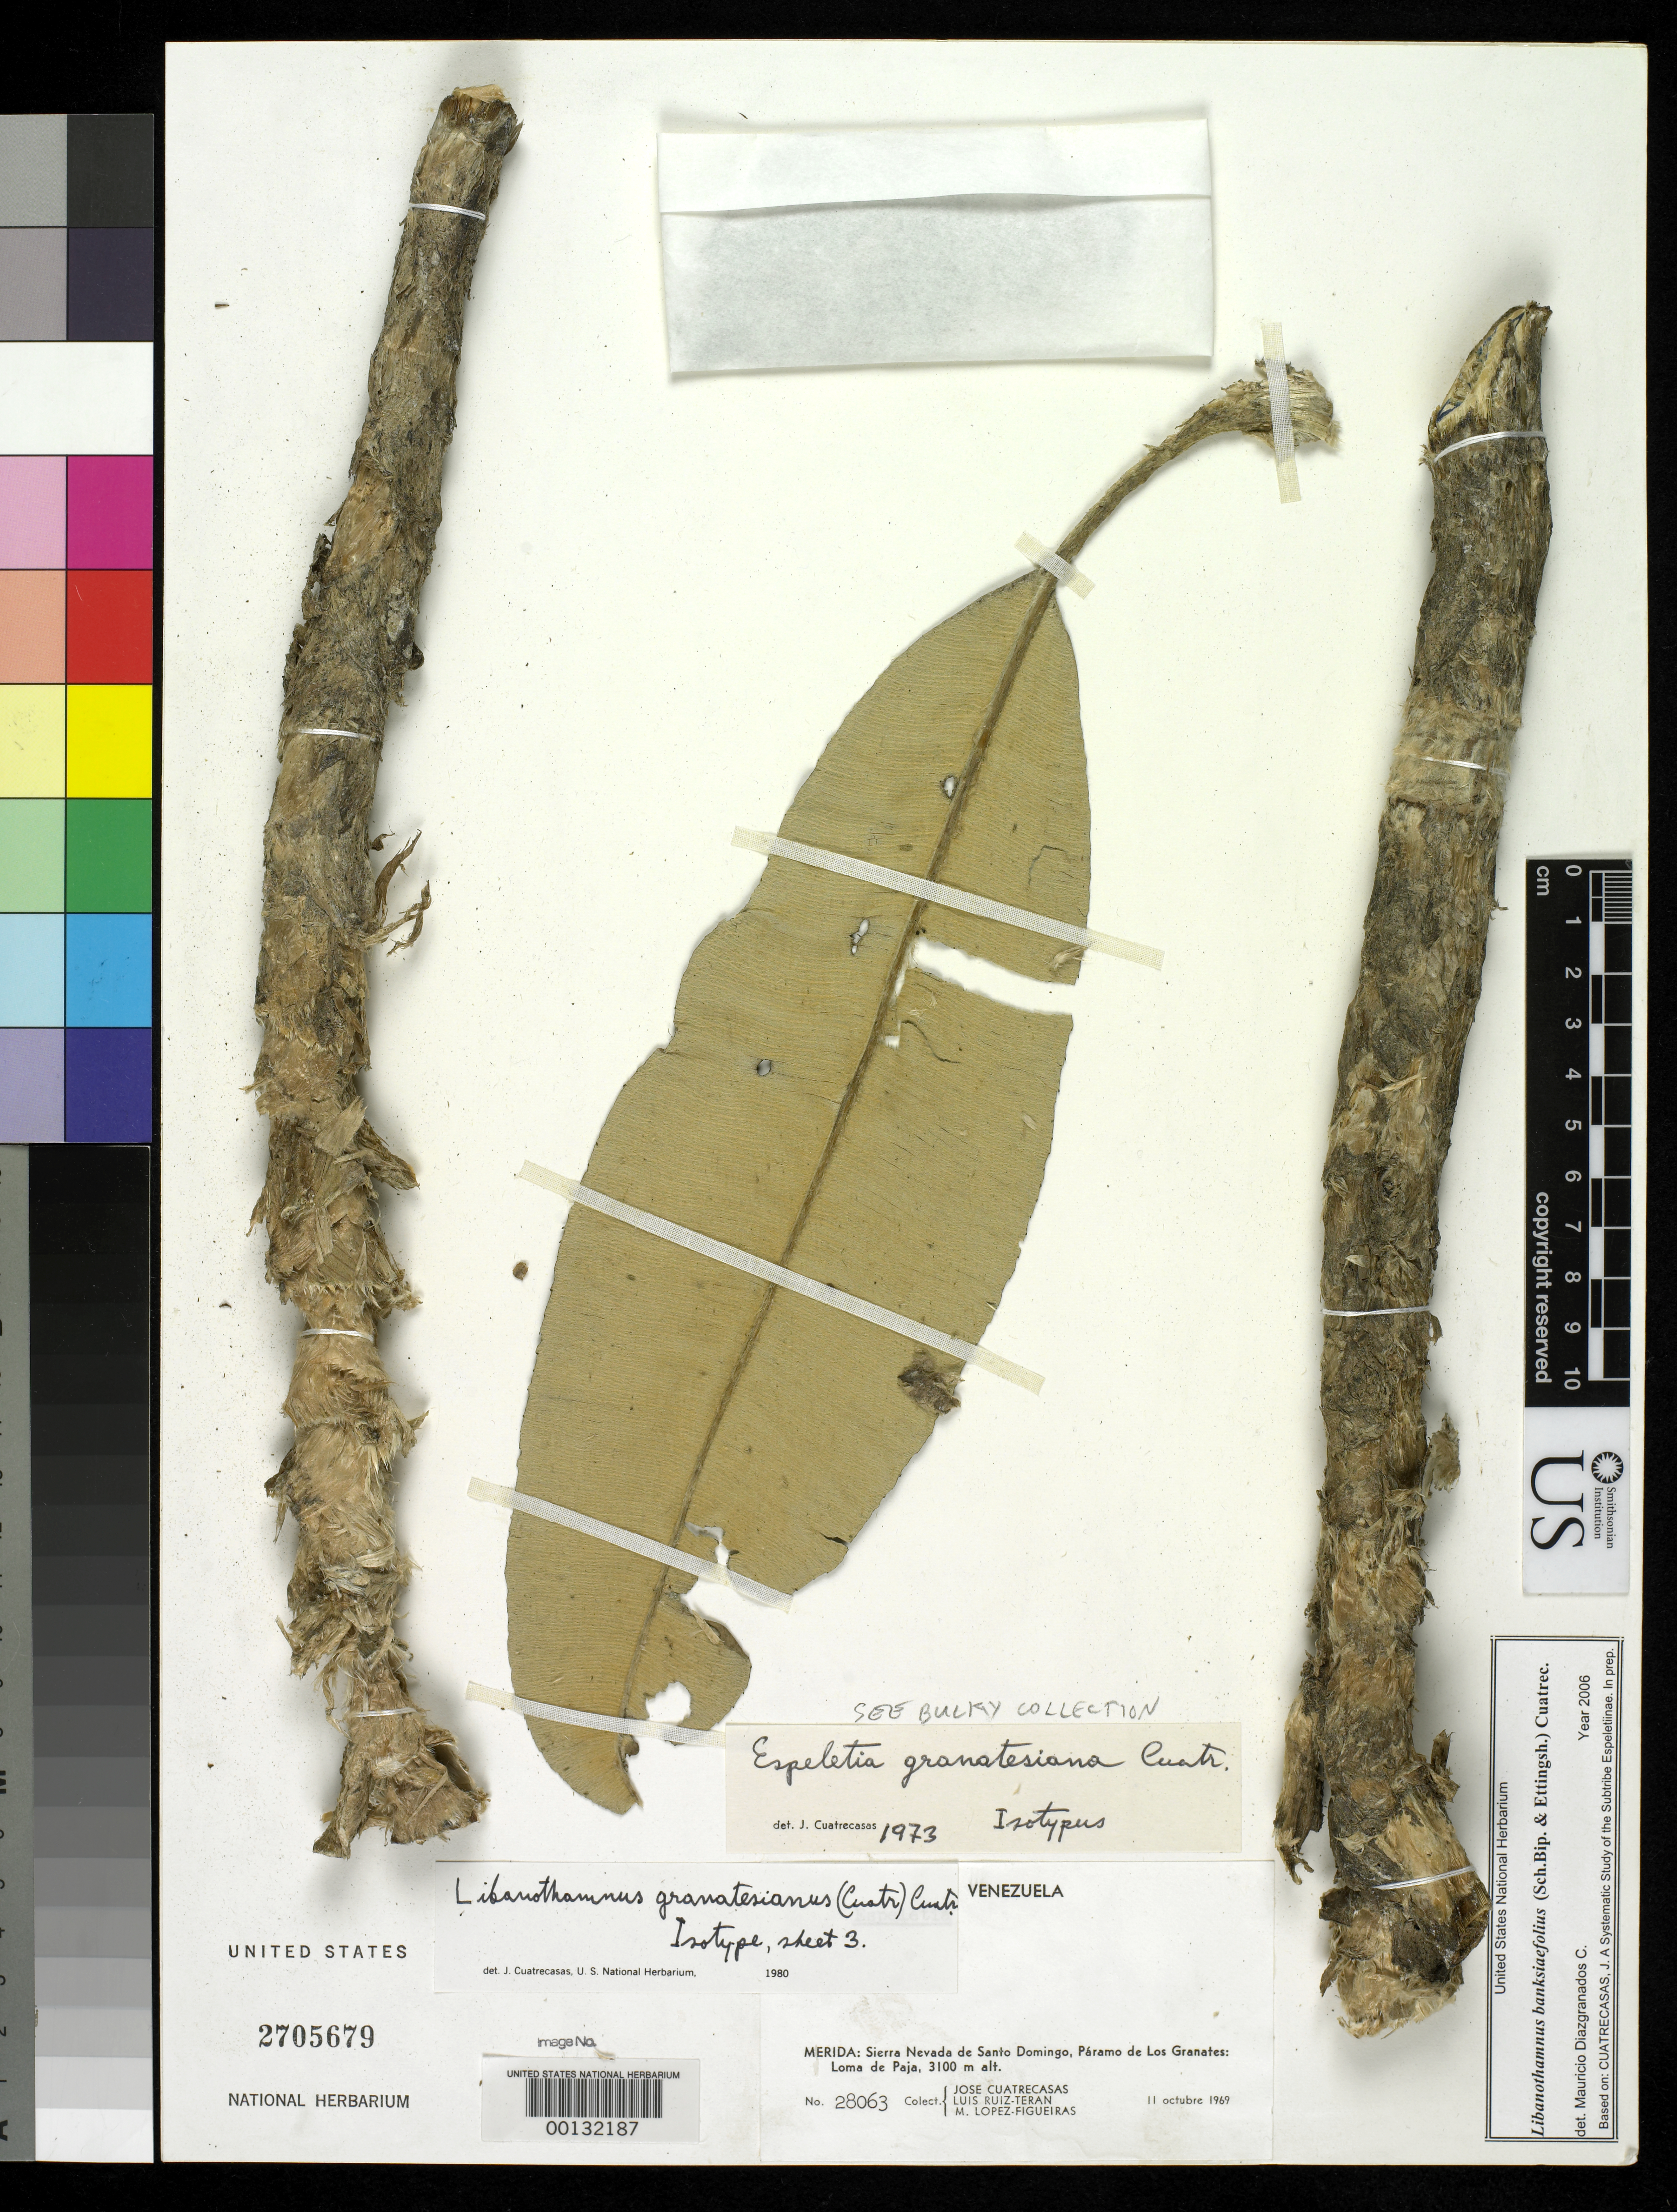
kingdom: Plantae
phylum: Tracheophyta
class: Magnoliopsida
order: Asterales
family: Asteraceae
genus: Espeletia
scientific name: Espeletia granatesiana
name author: Cuatrec.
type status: Isotype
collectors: J. Cuatrecasas, L. E. Ruíz-Terán & M. López Figueiras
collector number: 28063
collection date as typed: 11 Oct 1969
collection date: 1969-10-11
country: Venezuela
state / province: Mérida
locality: Sierra Nevada de Santo Domingo, Páramo de Los Granates, Loma de Paja.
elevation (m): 3100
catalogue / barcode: US 2705679